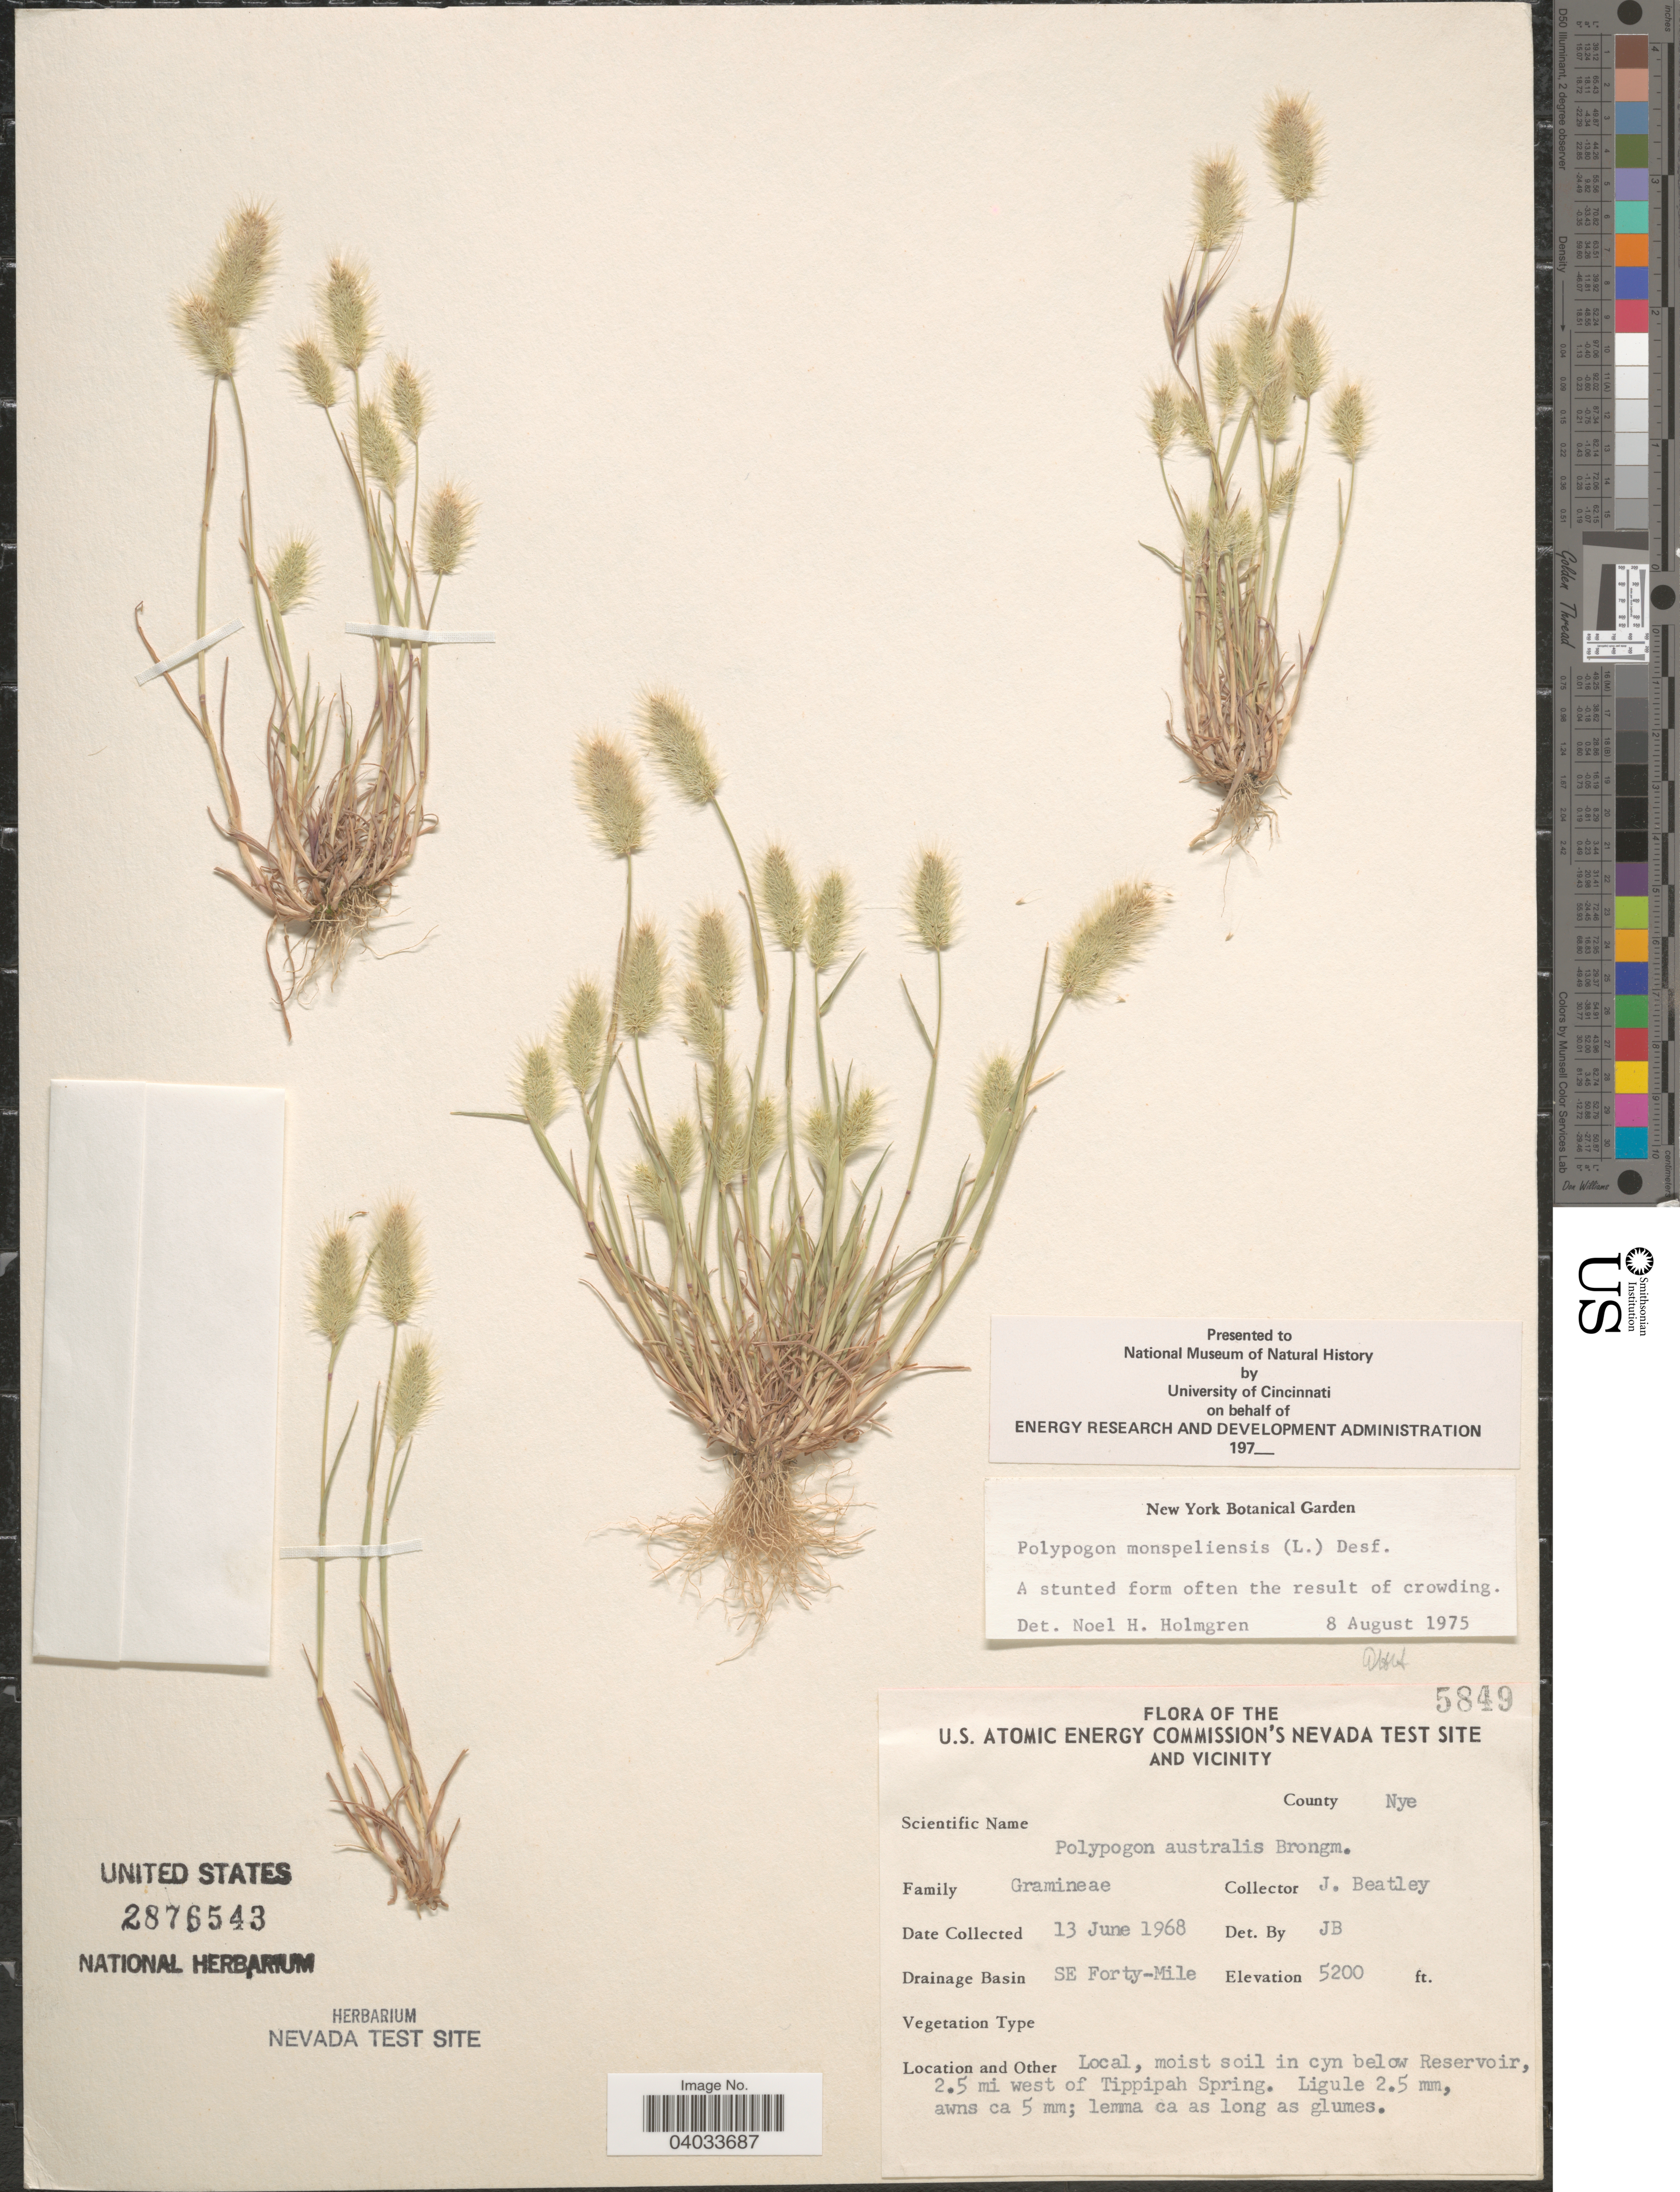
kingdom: Plantae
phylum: Tracheophyta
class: Liliopsida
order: Poales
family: Poaceae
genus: Polypogon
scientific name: Polypogon monspeliensis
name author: (L.) Desf.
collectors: J. C. Beatley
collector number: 5849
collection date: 1968-06-13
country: United States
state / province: Nevada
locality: U.S. Atomic Energy Commission's Nevada Test Site and vicinity. County Nye. Drainage Basin SE Forty-Mile. Moist soil in cyn below Reservoir, 2.5 mi west of Tippipah Spring.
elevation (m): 1585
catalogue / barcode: US 2876543